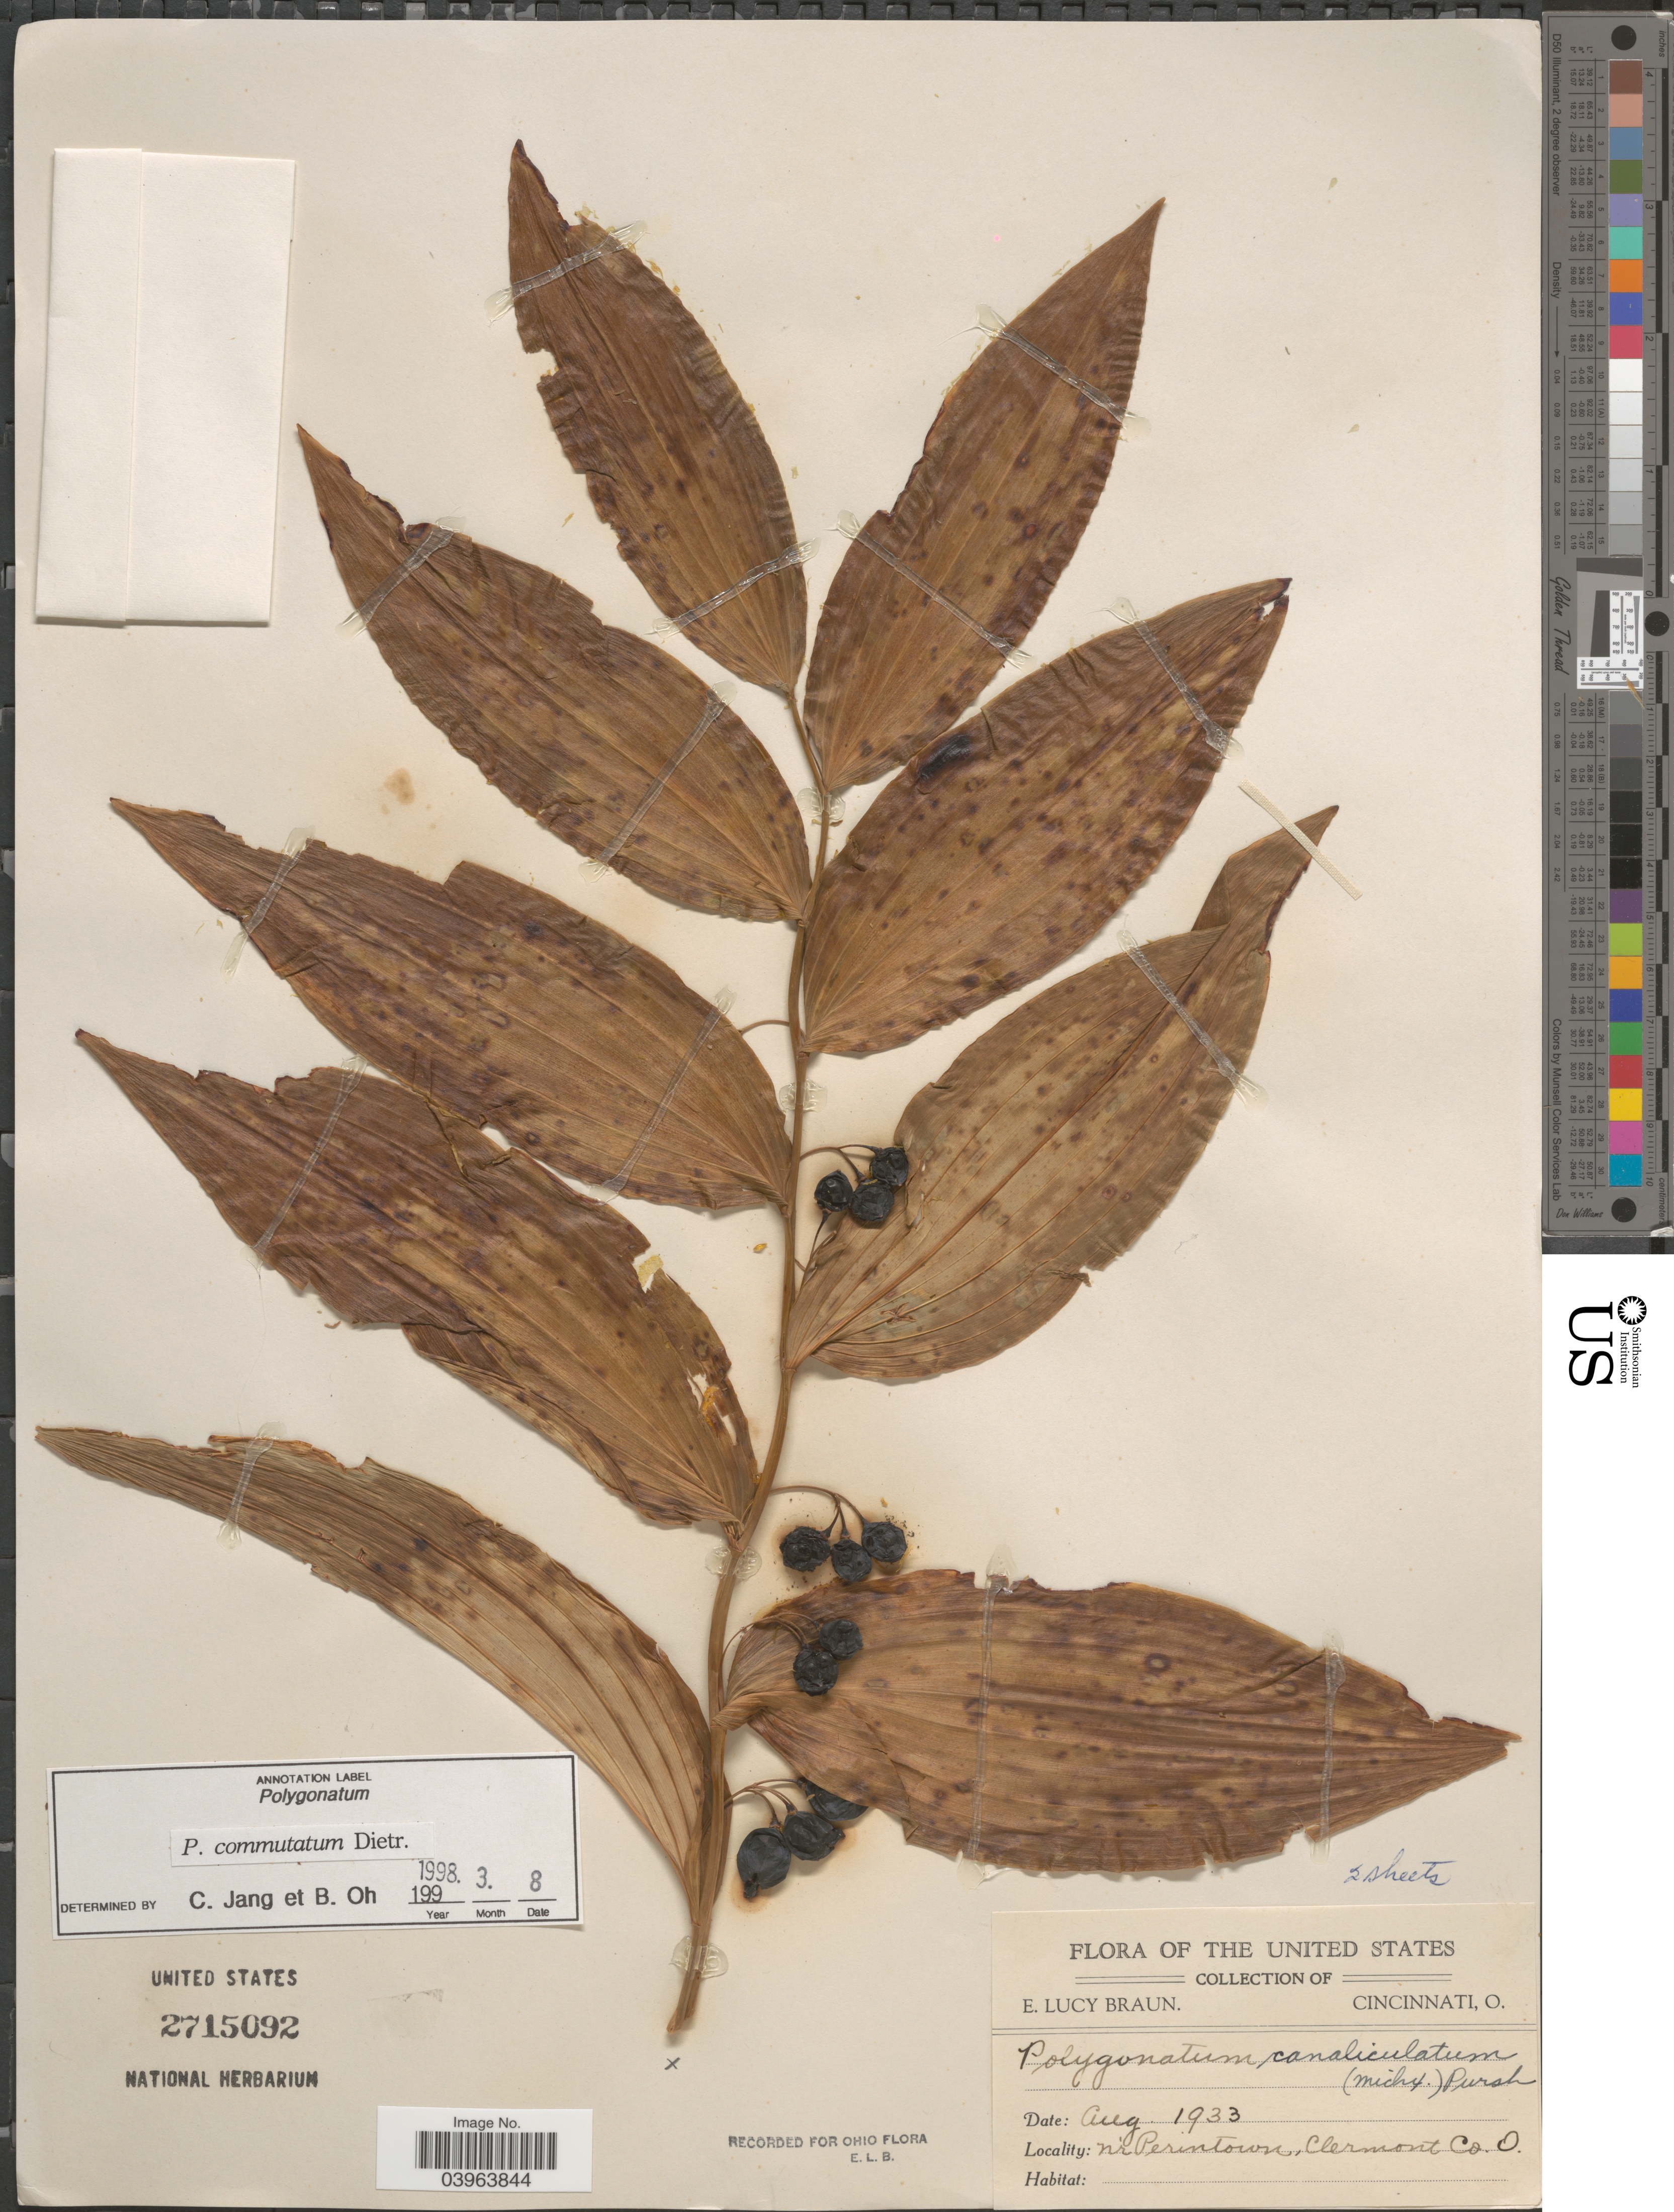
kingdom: Plantae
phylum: Tracheophyta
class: Liliopsida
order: Asparagales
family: Asparagaceae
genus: Polygonatum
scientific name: Polygonatum commutatum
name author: (Schult. f.) A. Dietr.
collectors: E. L. Braun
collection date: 1933-08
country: United States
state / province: Ohio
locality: Nr Perintown, Clermont Co.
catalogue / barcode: US 2715092